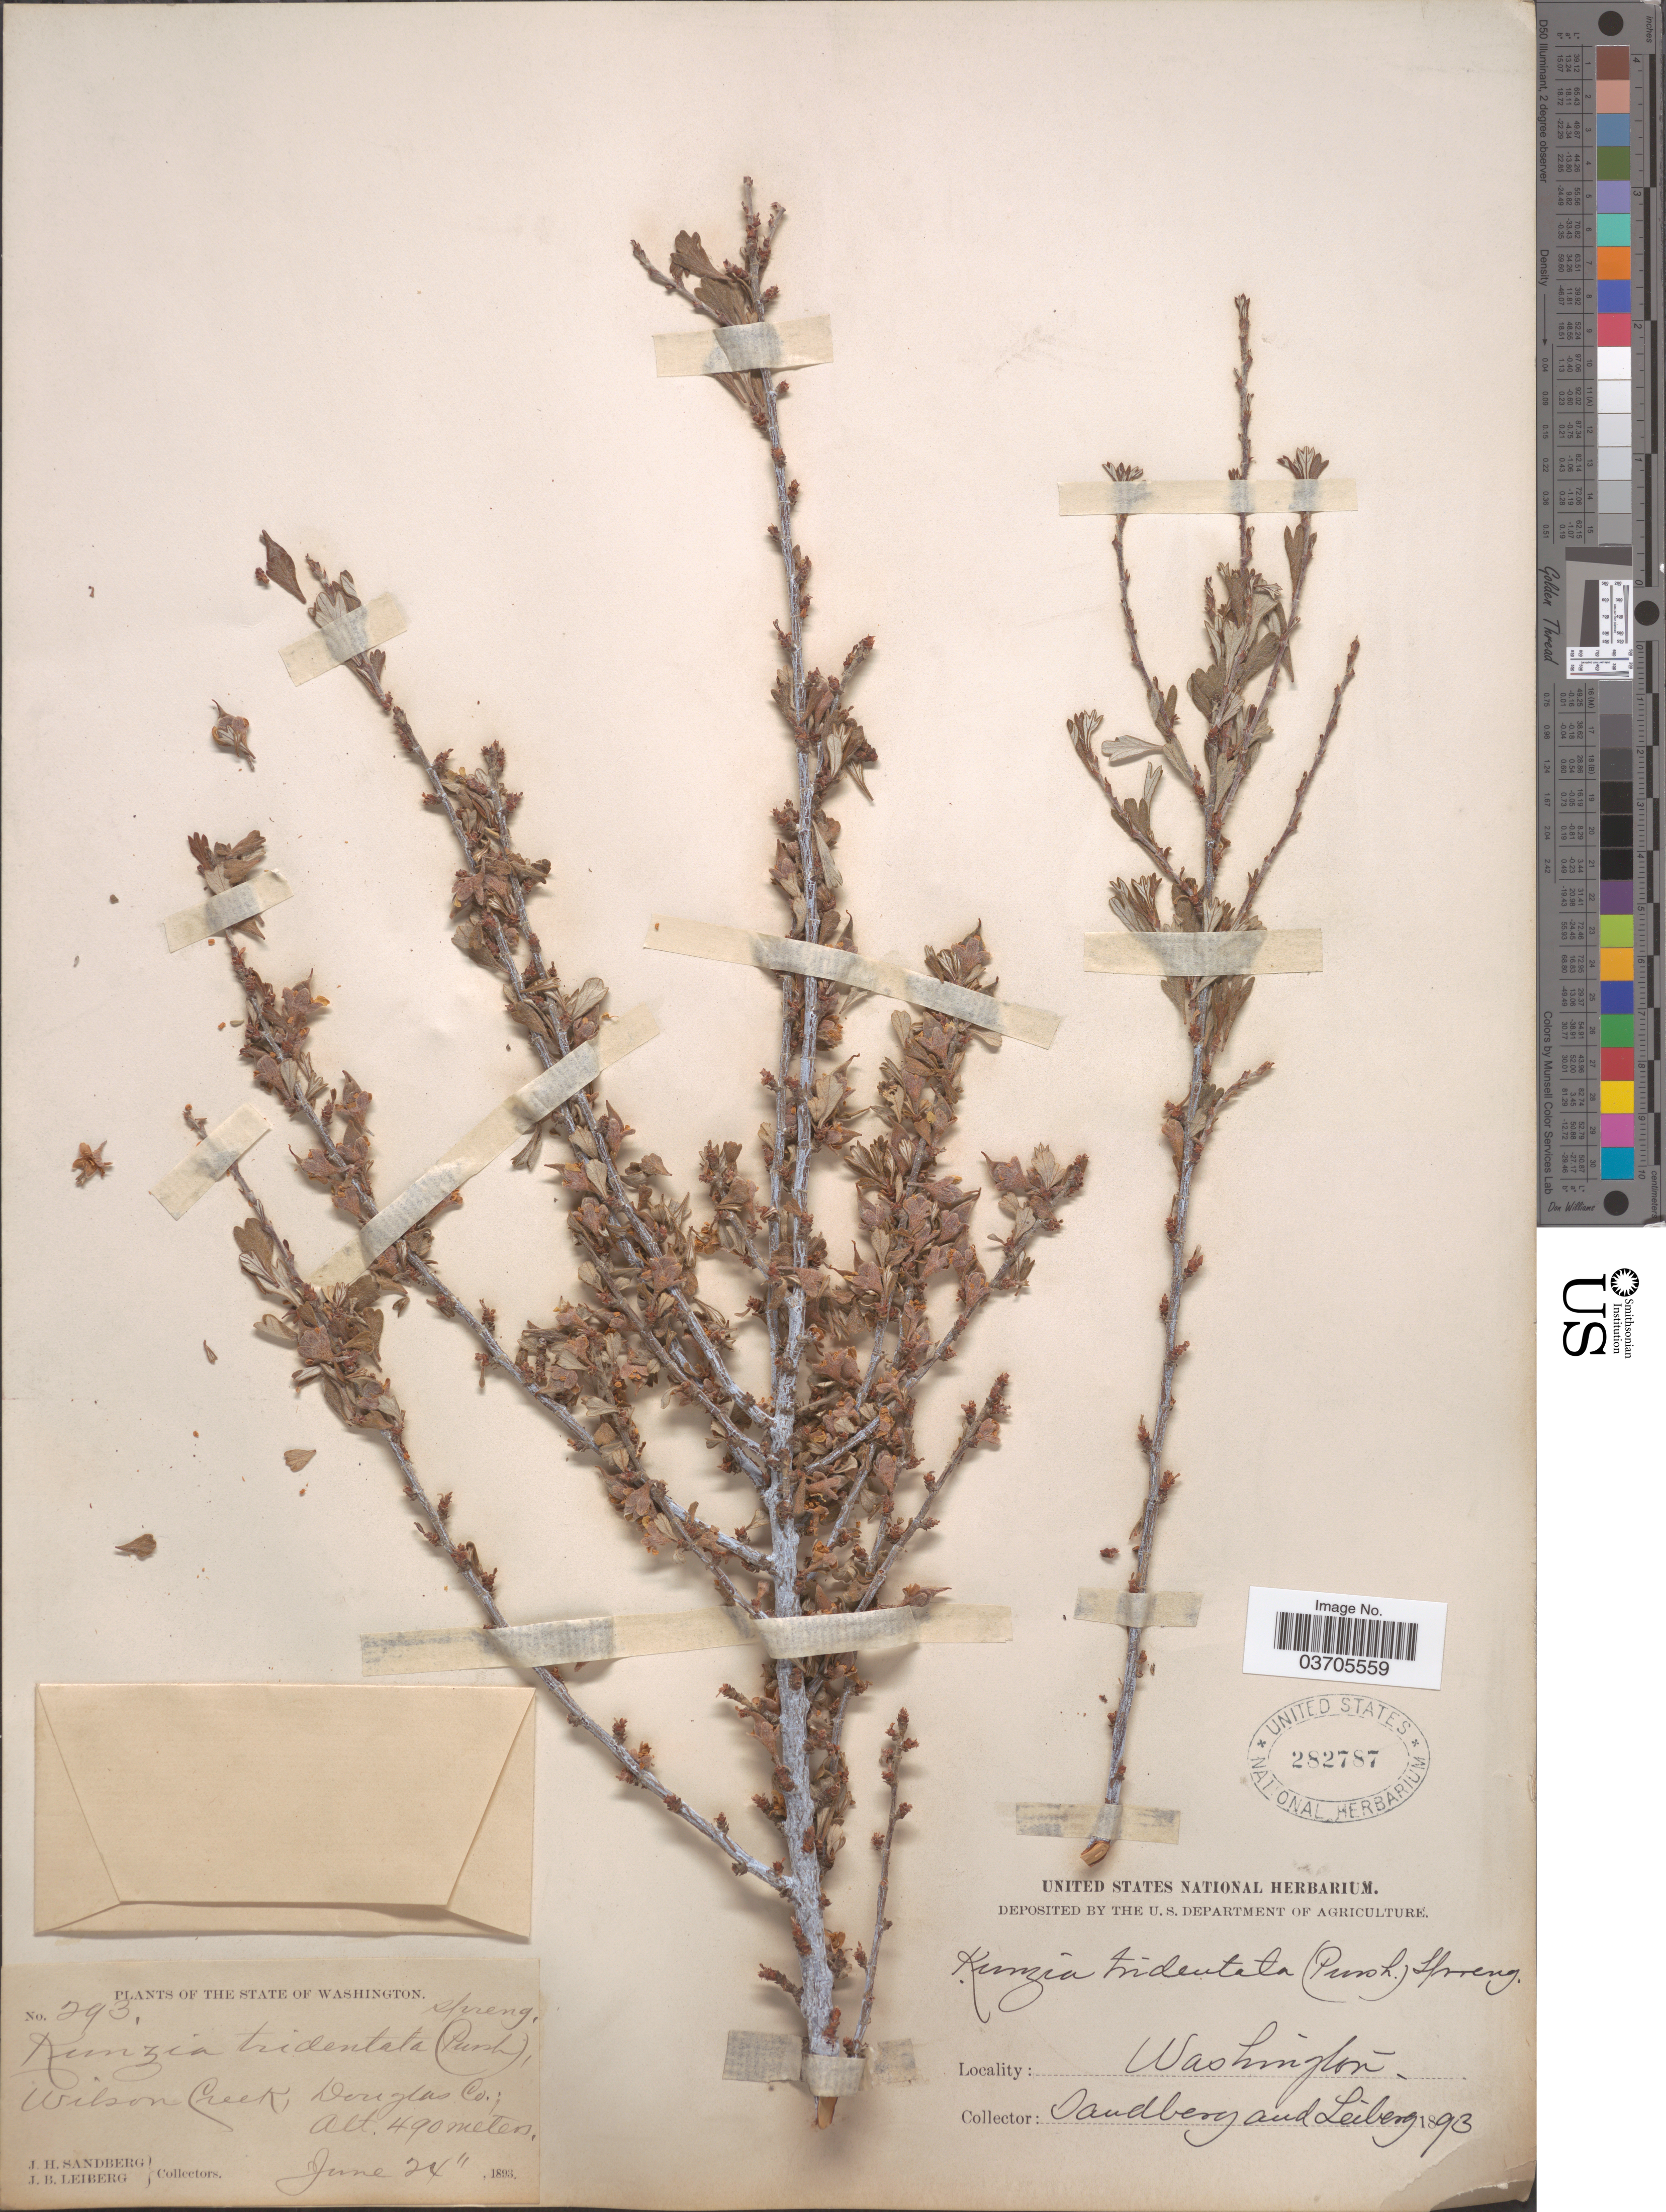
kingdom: Plantae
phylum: Tracheophyta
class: Magnoliopsida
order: Rosales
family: Rosaceae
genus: Purshia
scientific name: Purshia tridentata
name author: (Pursh) DC.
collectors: J. H. Sandberg & J. B. Leiberg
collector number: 293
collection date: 1893-06-24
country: United States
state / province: Washington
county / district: Douglas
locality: Wilson Creek Douglas Co.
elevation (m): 490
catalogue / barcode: US 282787